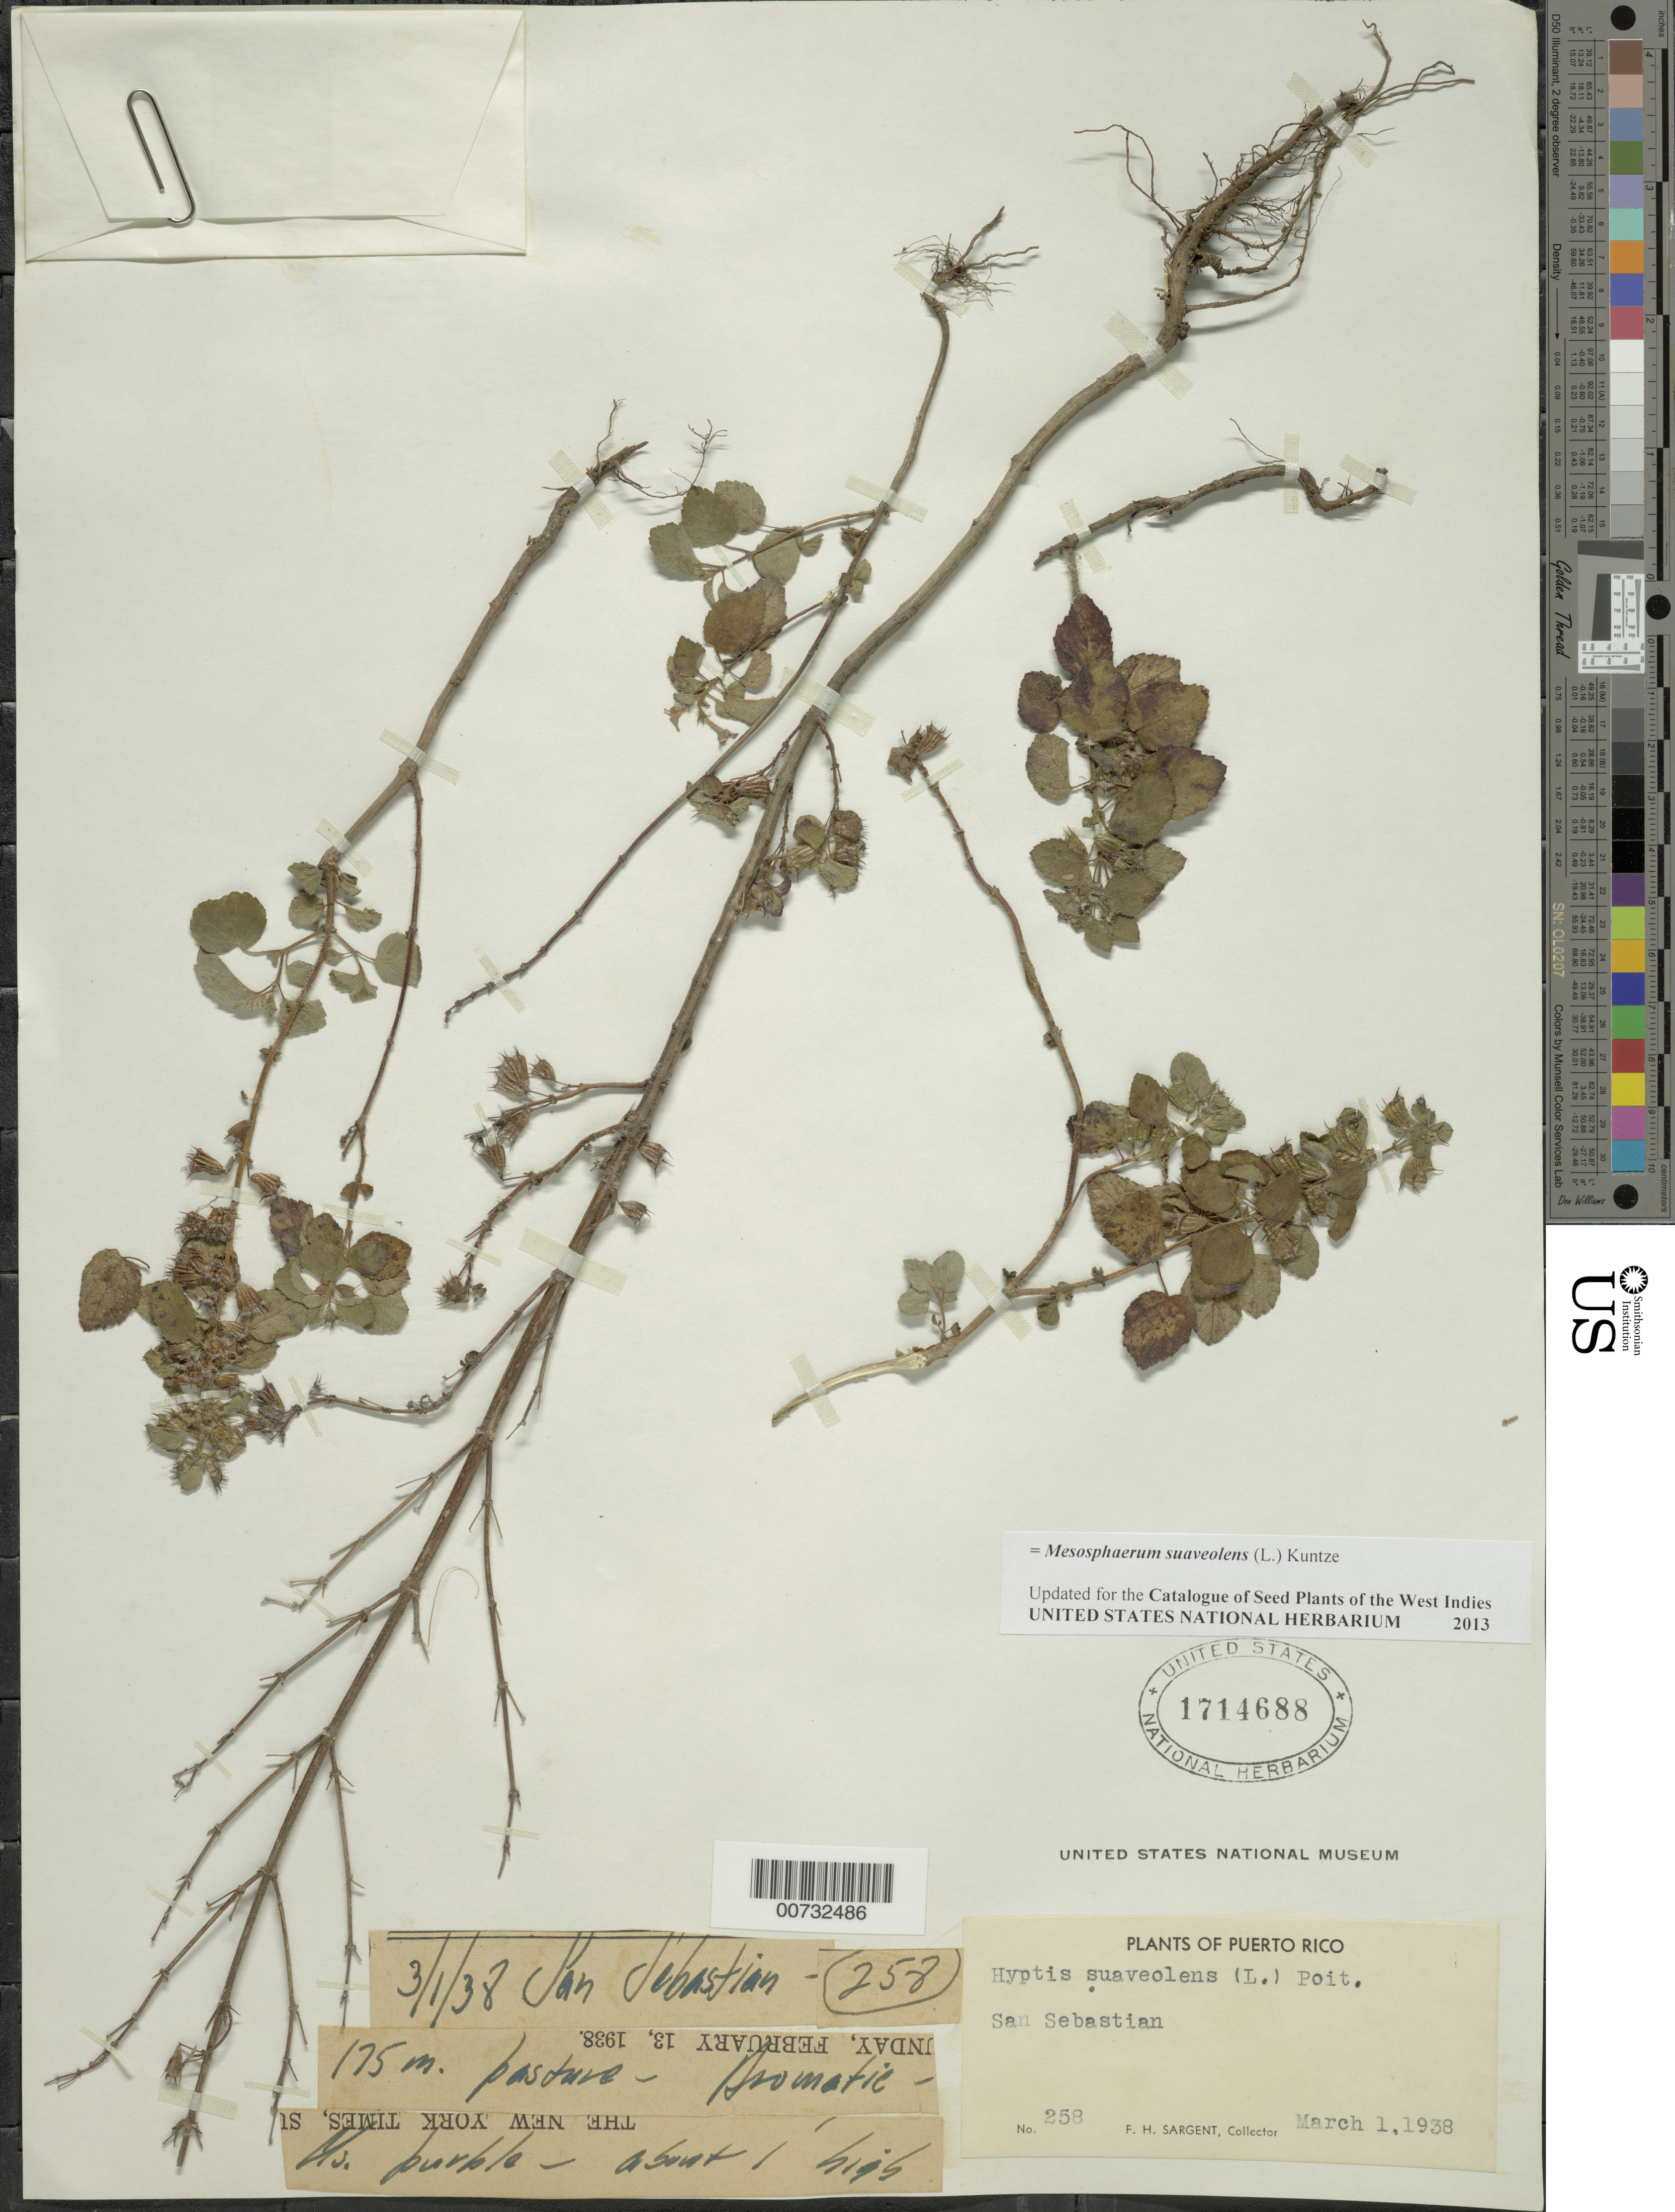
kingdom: Plantae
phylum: Tracheophyta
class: Magnoliopsida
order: Lamiales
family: Lamiaceae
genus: Mesosphaerum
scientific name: Mesosphaerum suaveolens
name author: (L.) Kuntze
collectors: F. H. Sargent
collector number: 258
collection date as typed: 01 Mar 1938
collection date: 1938-03-01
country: Puerto Rico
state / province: San Sebastián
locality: San Sebastian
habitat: Pasture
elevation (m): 175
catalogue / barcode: US 1714688